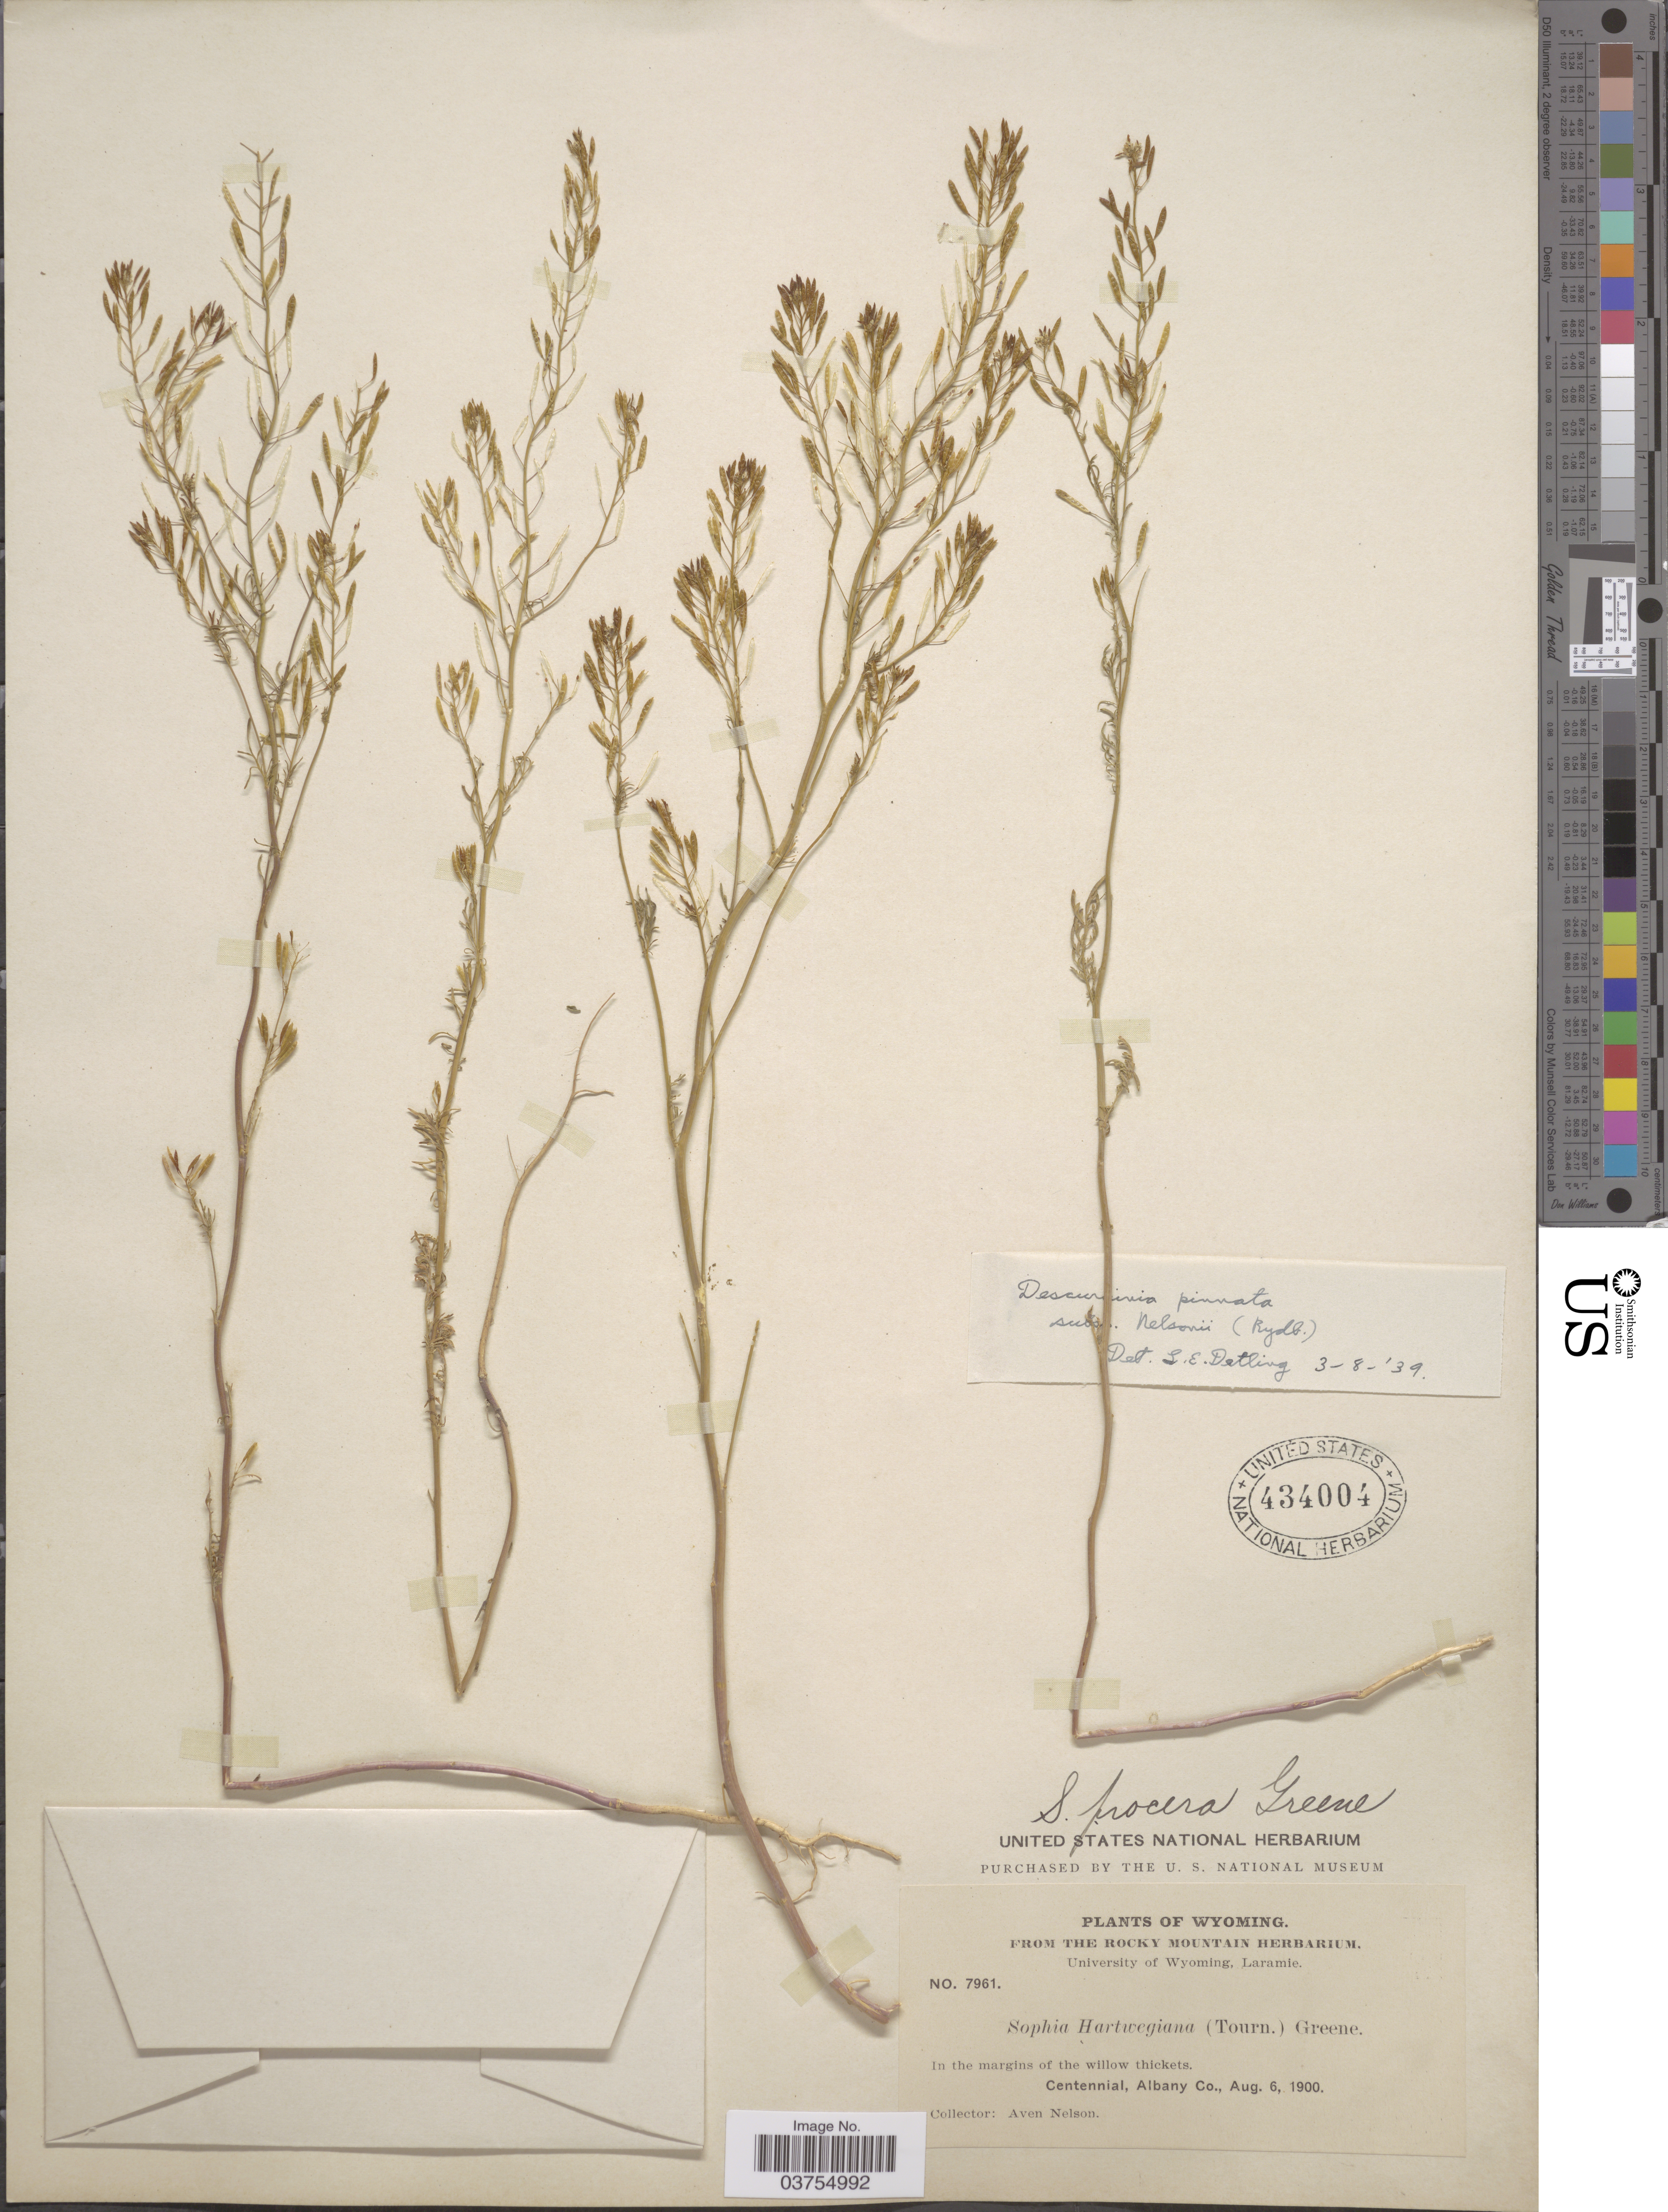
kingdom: Plantae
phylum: Tracheophyta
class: Magnoliopsida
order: Brassicales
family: Brassicaceae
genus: Descurainia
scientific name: Descurainia pinnata subsp. nelsonii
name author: (Rydb.) M. Peck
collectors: A. Nelson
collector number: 7961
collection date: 1900-08-06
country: United States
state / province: Wyoming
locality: Centennial, Albany Co.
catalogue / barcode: US 434004